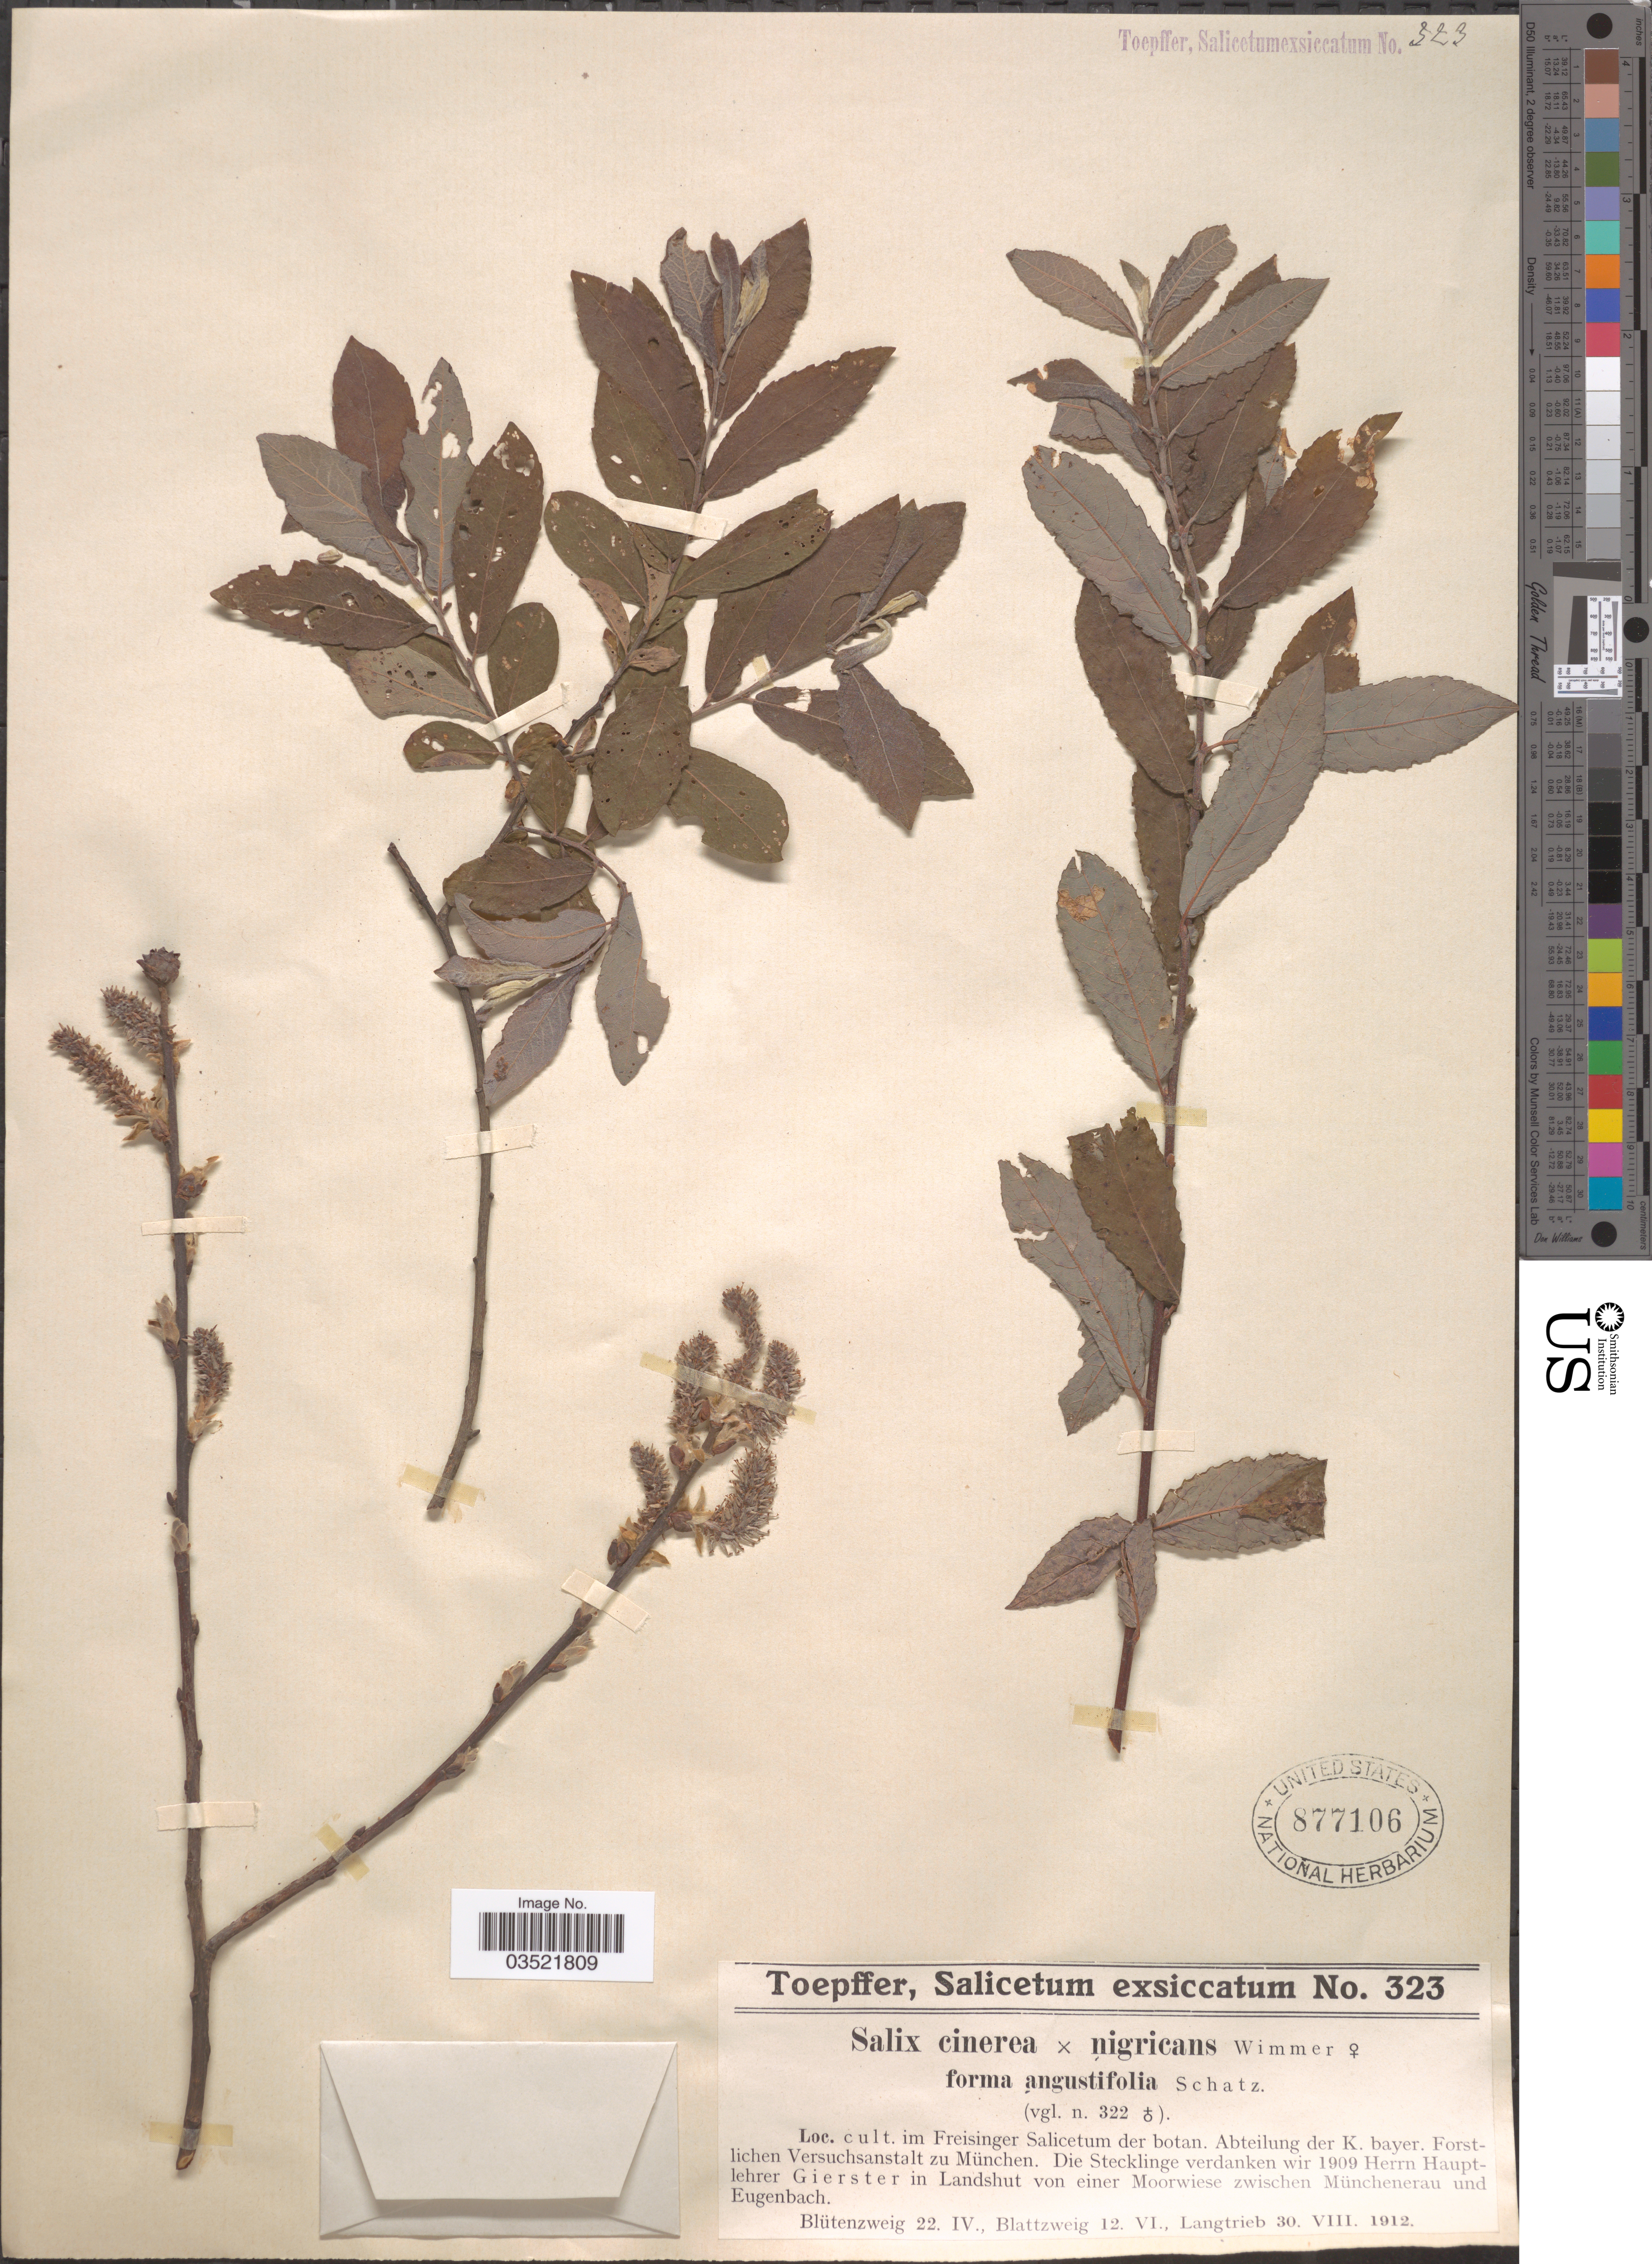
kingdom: Plantae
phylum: Tracheophyta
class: Magnoliopsida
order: Malpighiales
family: Salicaceae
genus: Salix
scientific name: Salix cinerea x S. nigricans f. angustifolia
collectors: A. Toepffer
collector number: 323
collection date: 1912-04-22/1912-08-30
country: Germany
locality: Cult. im Freisinger Salicetum der botan. Abteilung der K. bayer. Forstlichen Versuchsanstalt zu München. - Die Stecklinge verdanken wir 1909 Herrn Hauptlehrer Gierster in Landshut von einer Moorwiese zwischen Münchenerau und Eugenbach.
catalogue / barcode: US 877106